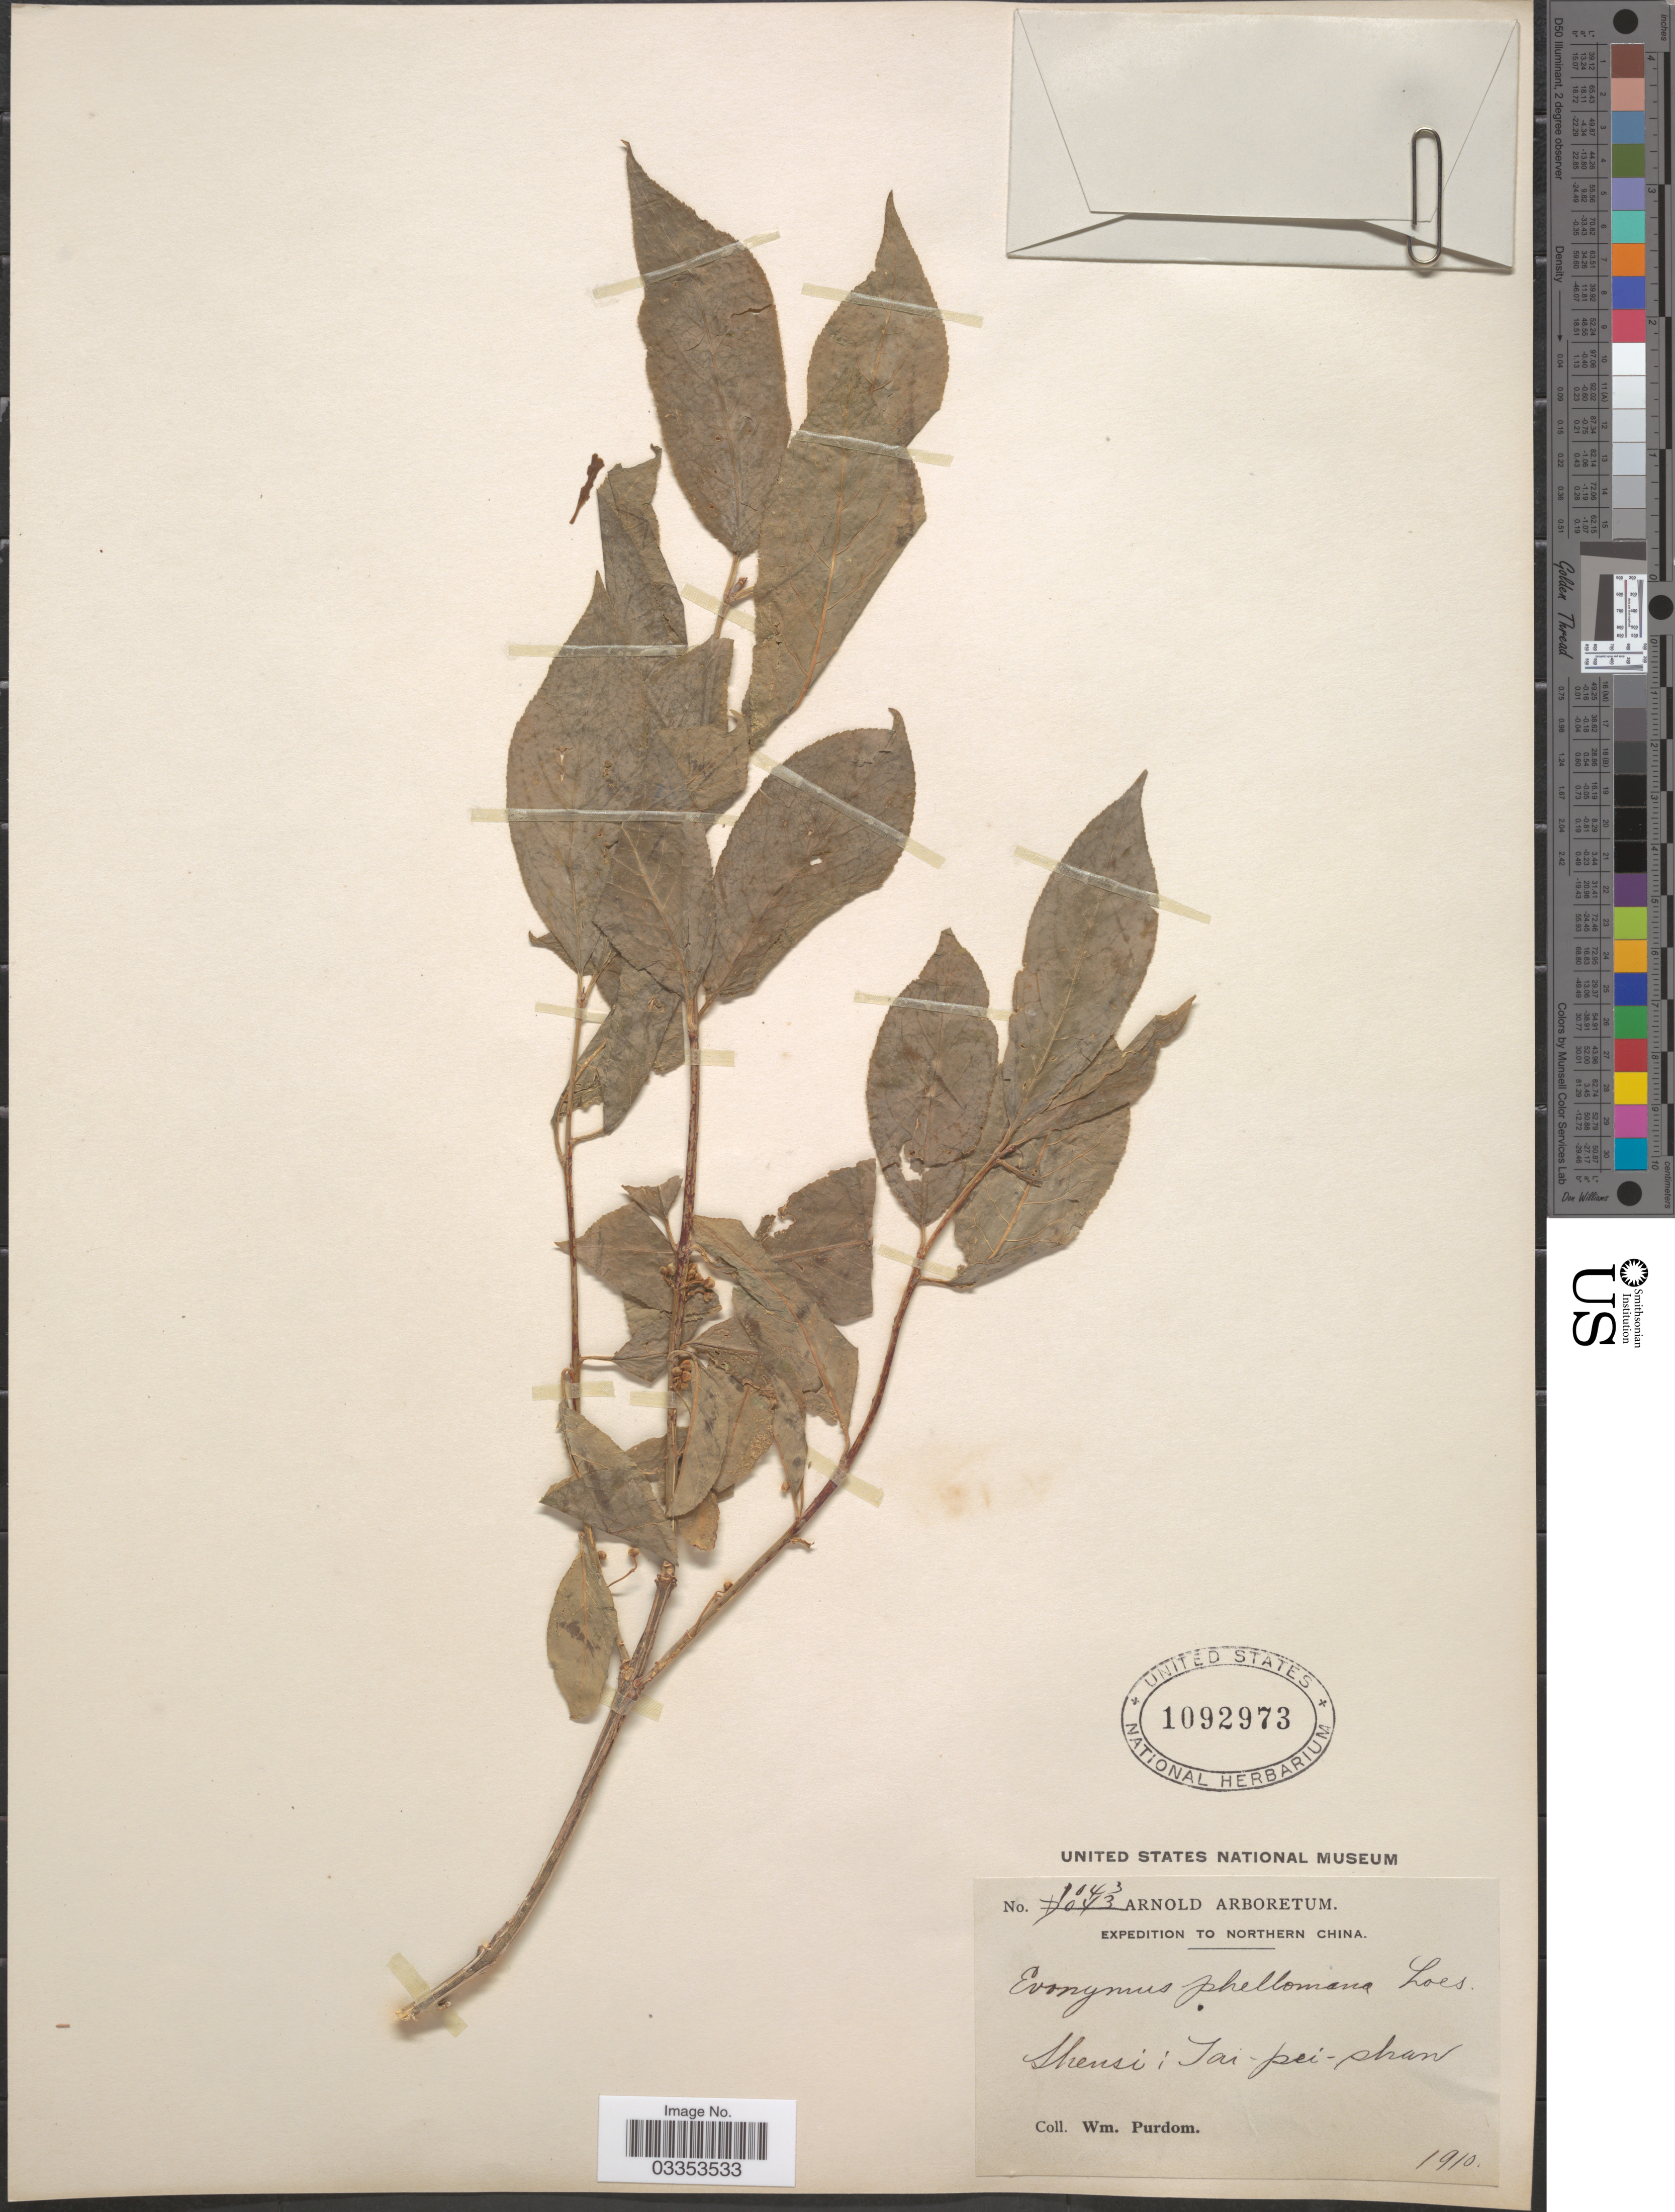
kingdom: Plantae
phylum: Tracheophyta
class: Magnoliopsida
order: Celastrales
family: Celastraceae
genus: Euonymus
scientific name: Euonymus phellomana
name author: Loes. ex Diels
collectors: W. Purdom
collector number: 7043*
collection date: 1910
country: China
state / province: Shaanxi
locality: Northern China. Shensi: Tai-pei-shan.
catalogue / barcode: US 1092973